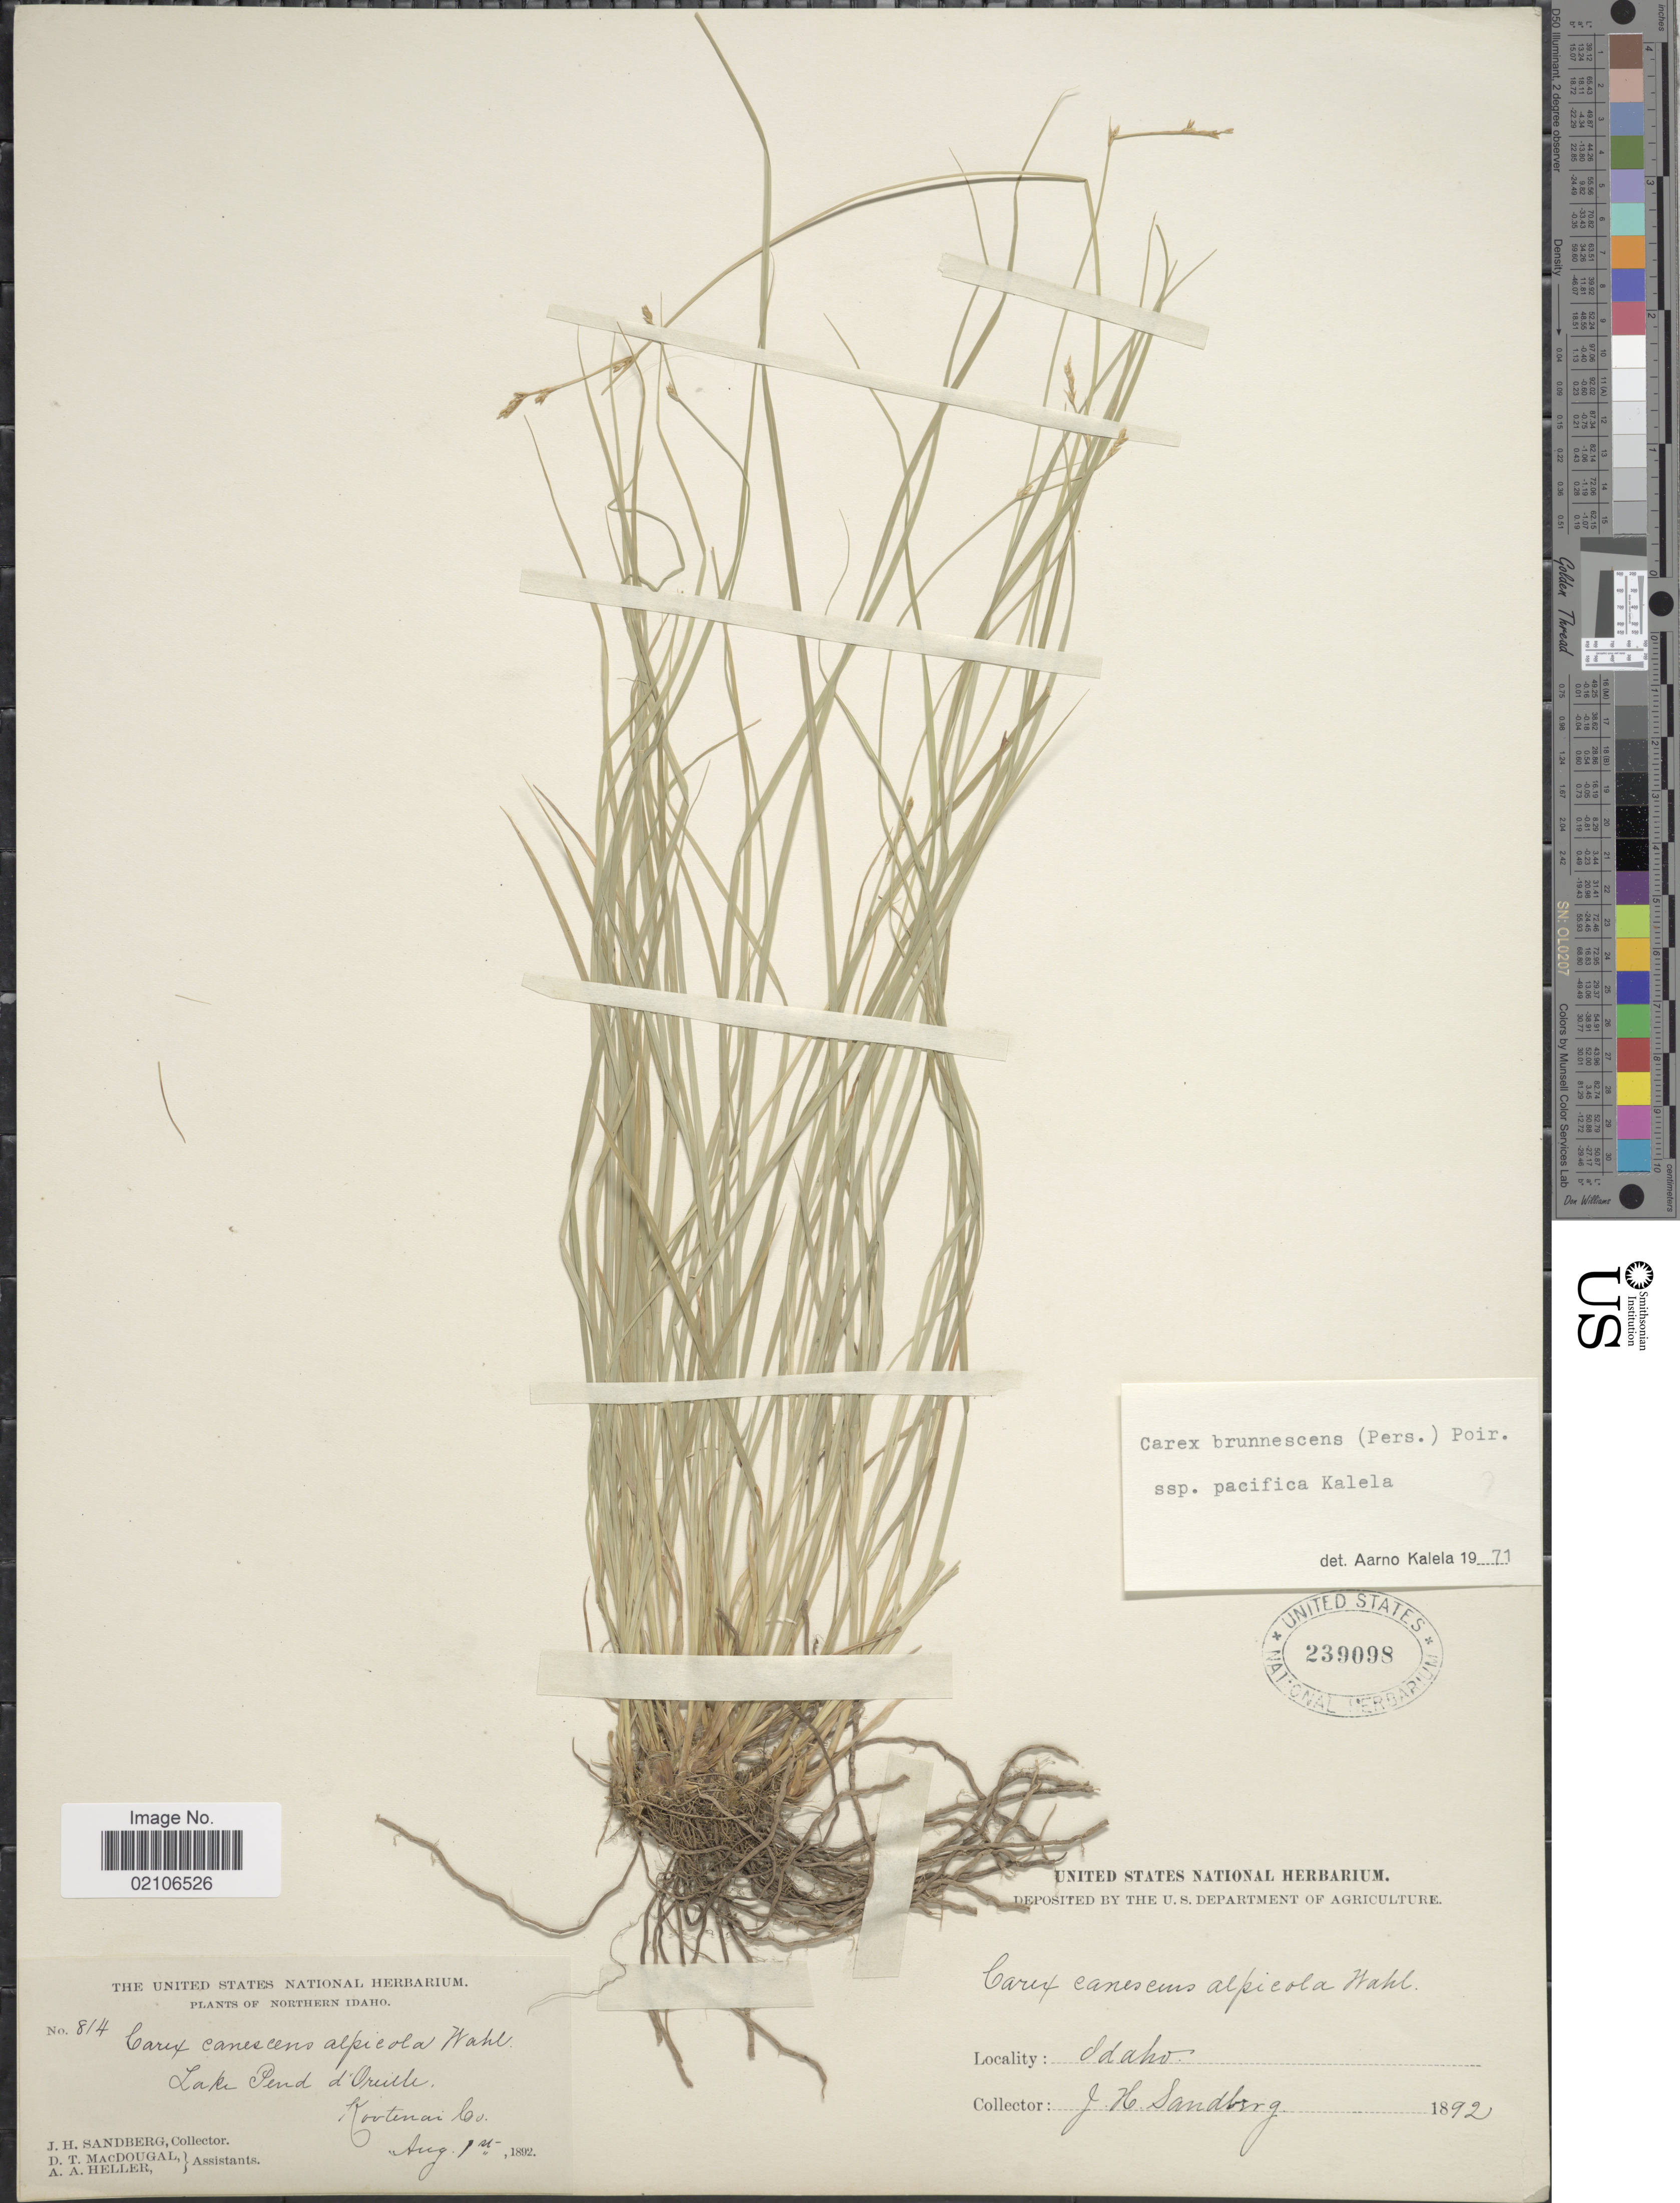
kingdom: Plantae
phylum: Tracheophyta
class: Liliopsida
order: Poales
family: Cyperaceae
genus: Carex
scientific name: Carex brunnescens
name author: (Pers.) Poir.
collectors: J. H. Sandberg, D. McDougal & A. A. Heller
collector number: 814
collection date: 1892-08-01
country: United States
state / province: Idaho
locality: Northern Idaho, Lake Pend d'Orille, Kootenai Co.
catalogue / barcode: US 239098